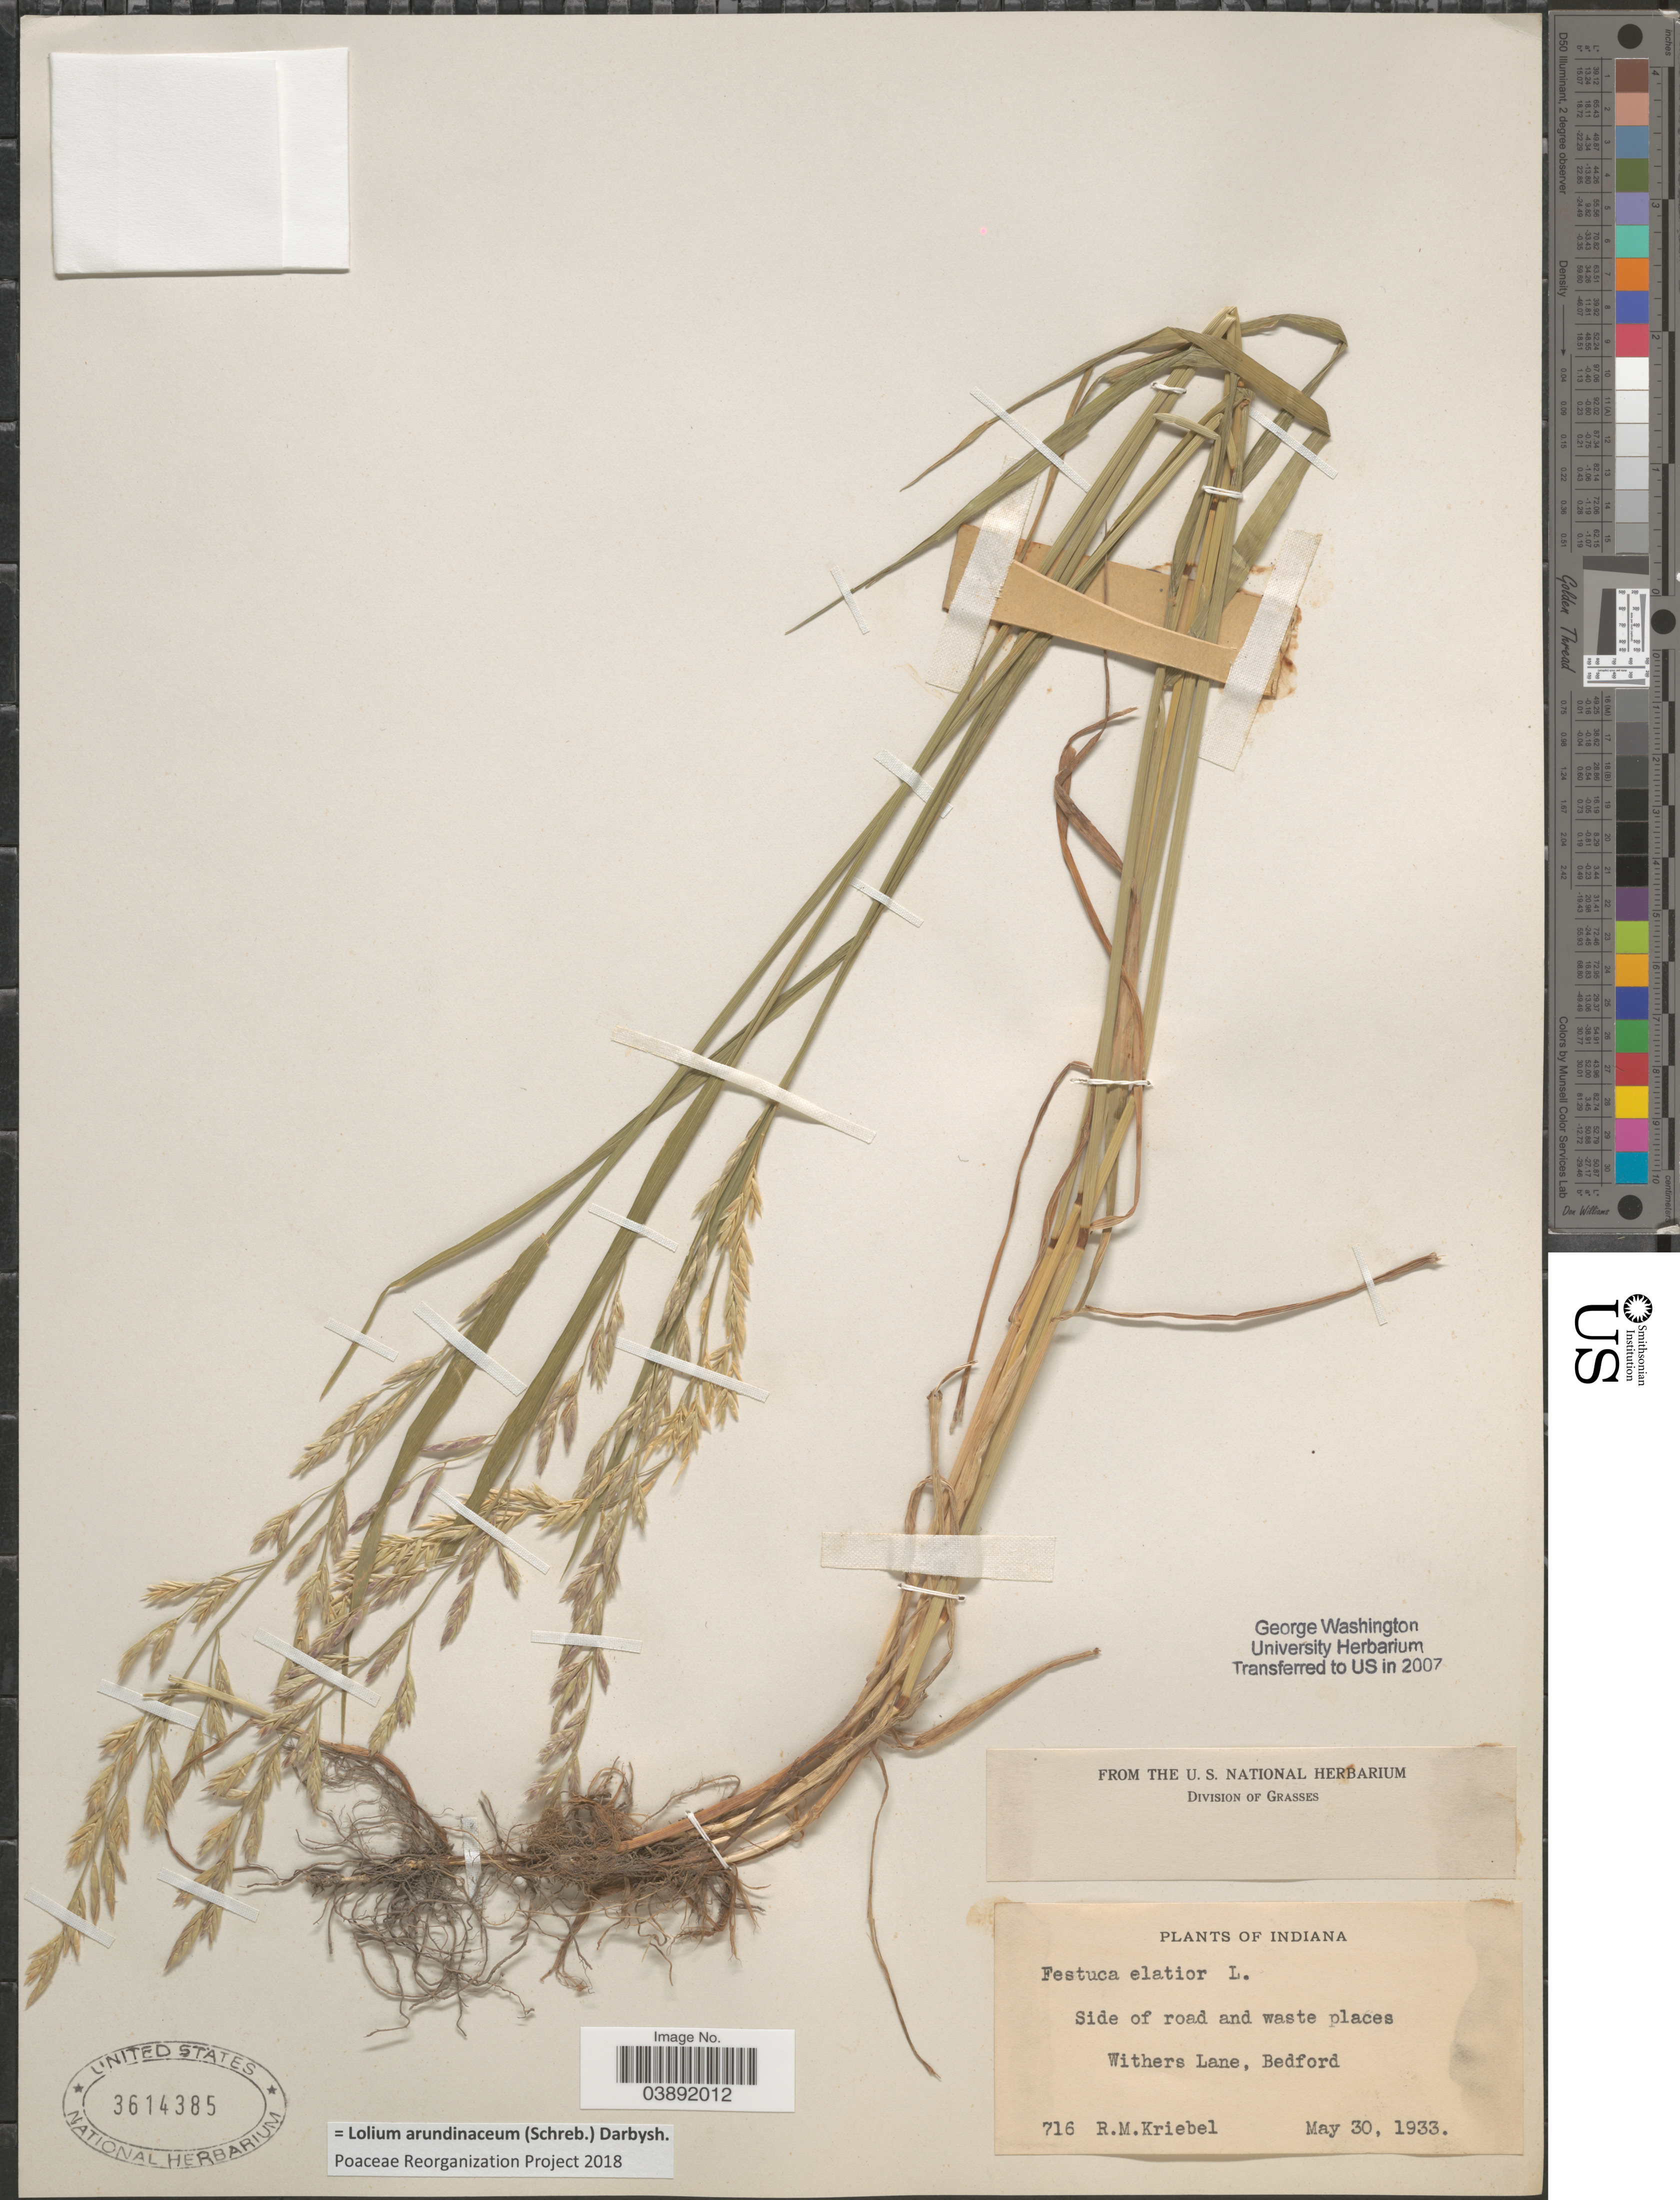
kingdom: Plantae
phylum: Tracheophyta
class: Liliopsida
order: Poales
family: Poaceae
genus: Lolium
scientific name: Lolium arundinaceum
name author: (Schreb.) Darbysh.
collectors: R. M. Kriebel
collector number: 716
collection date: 1933-05-30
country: United States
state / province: Indiana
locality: Side of road and waste places. Withers Lane, Bedford.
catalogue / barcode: US 3614385